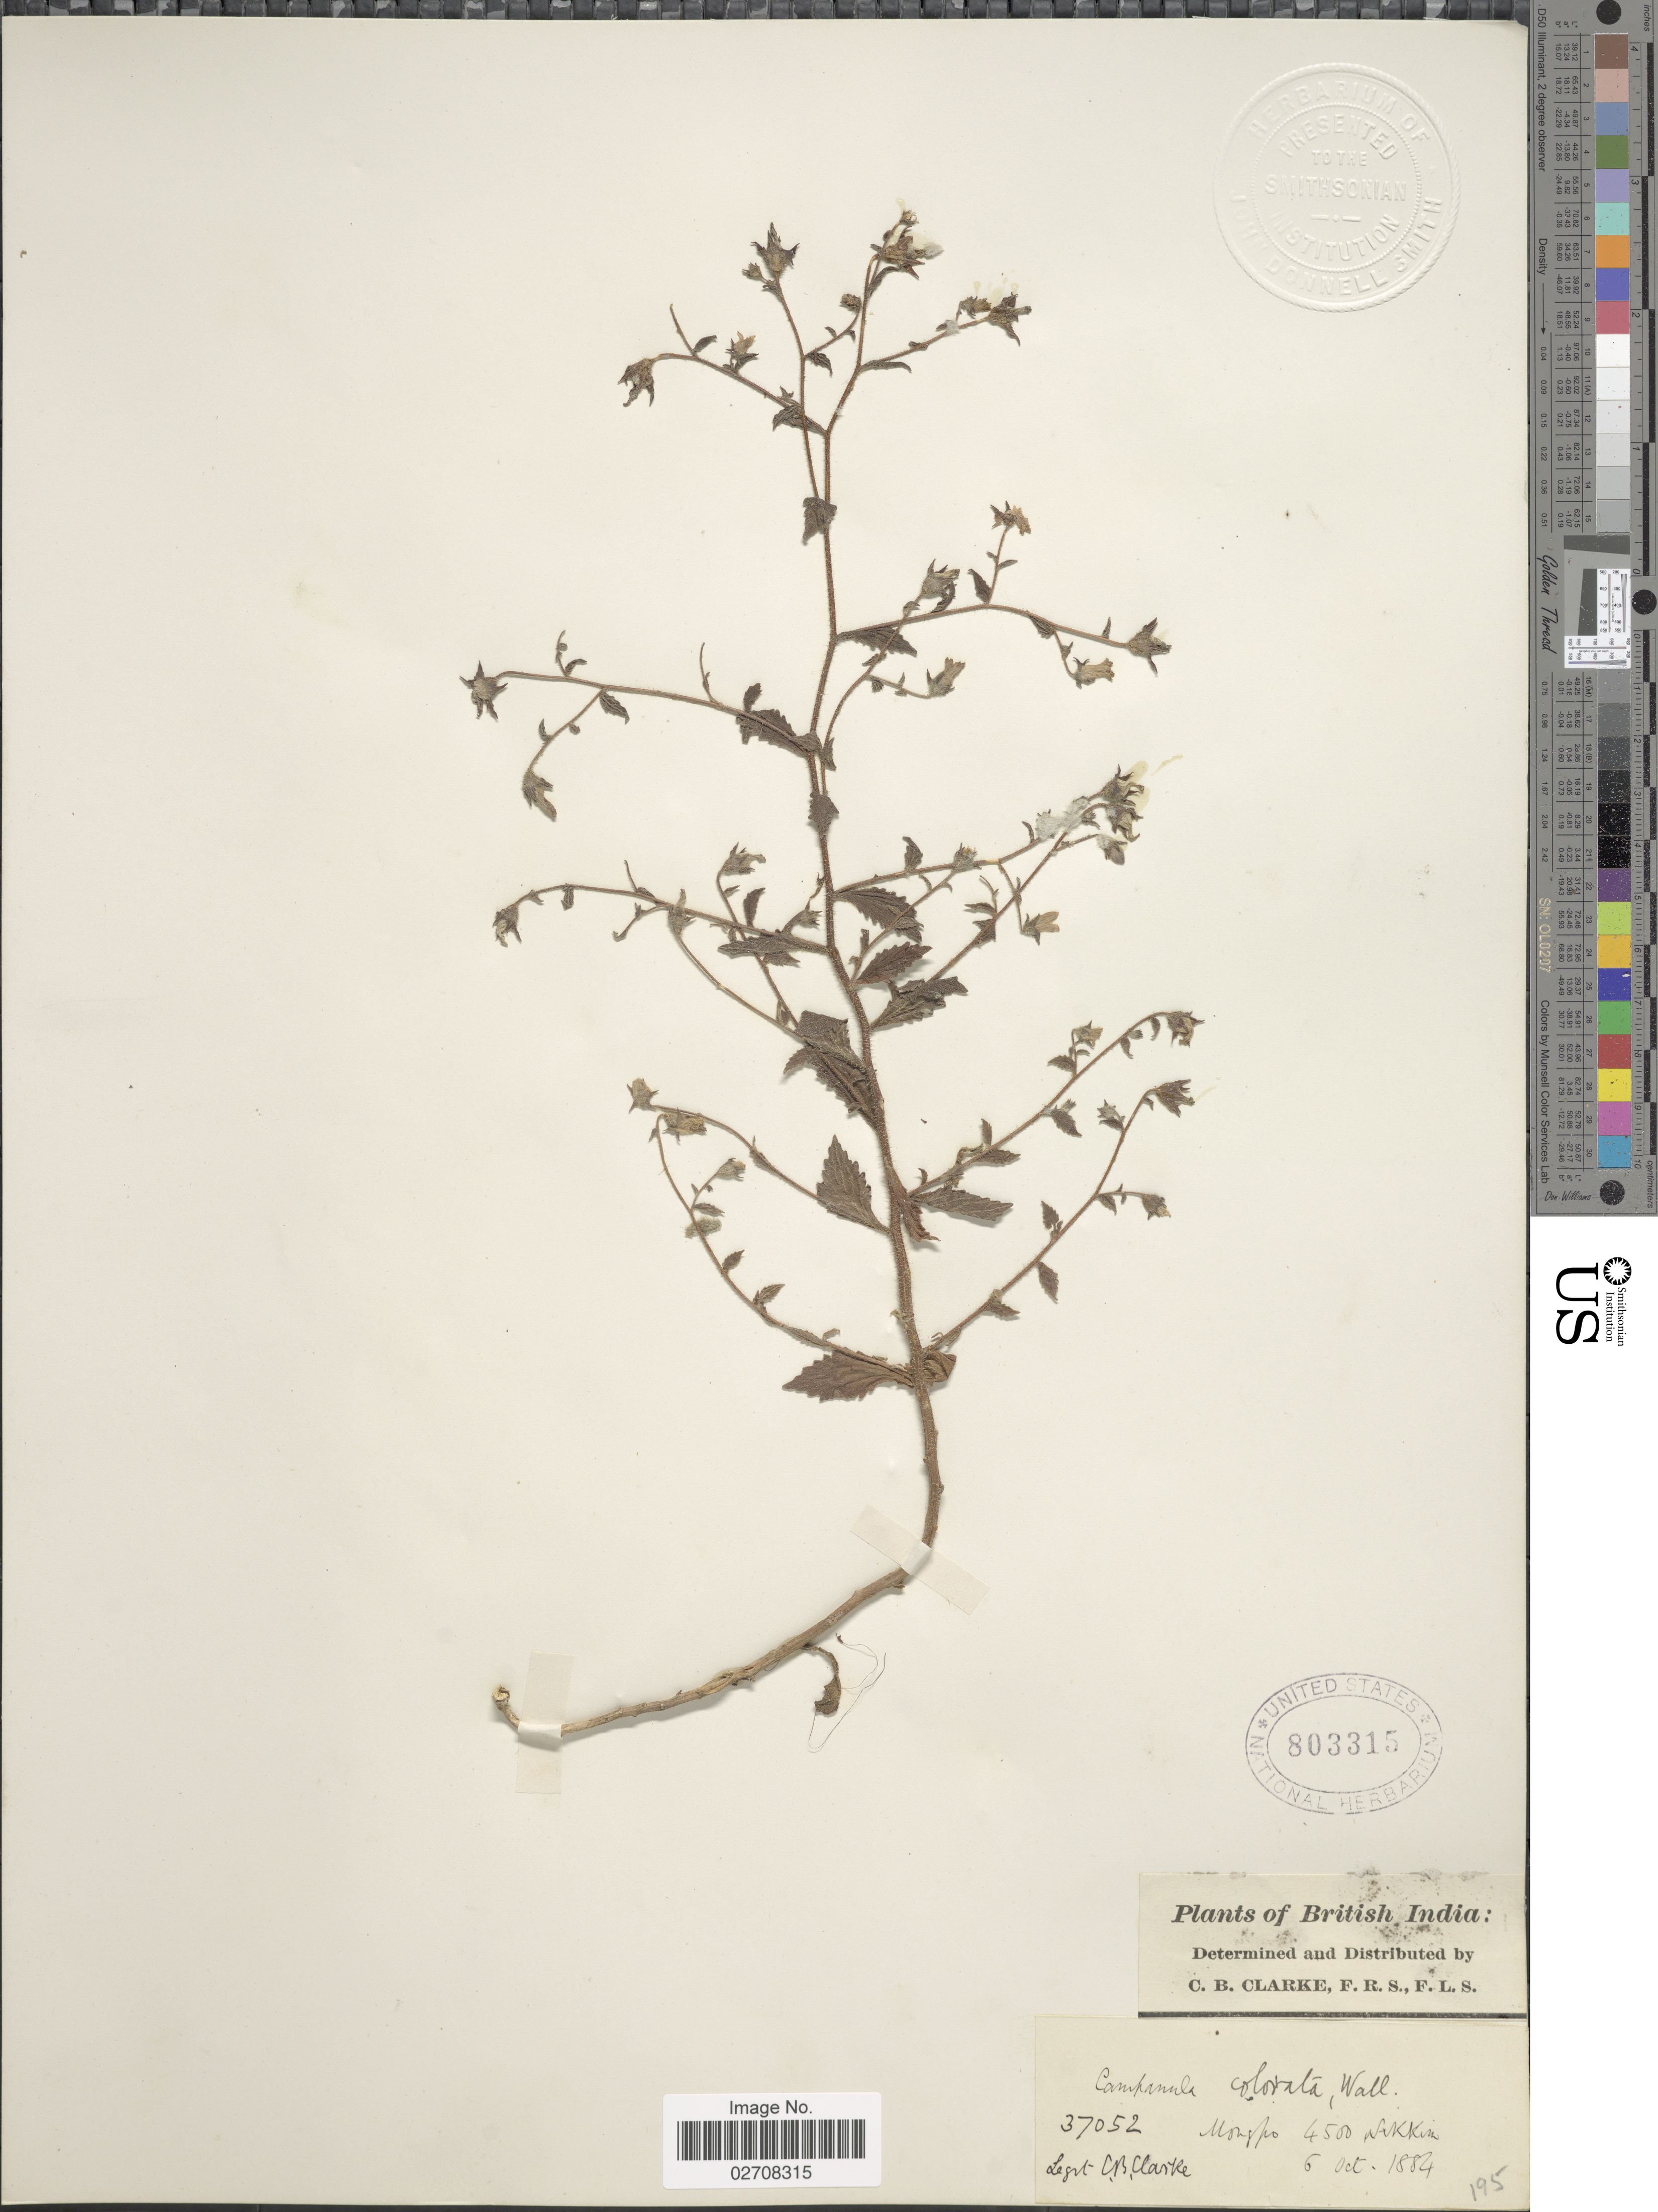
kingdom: Plantae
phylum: Tracheophyta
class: Magnoliopsida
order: Asterales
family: Campanulaceae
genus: Campanula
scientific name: Campanula colorata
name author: Wall.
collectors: C. B. Clarke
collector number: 37052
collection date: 1884-10-06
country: India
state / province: Sikkim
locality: British India. Mongpo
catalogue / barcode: US 803315